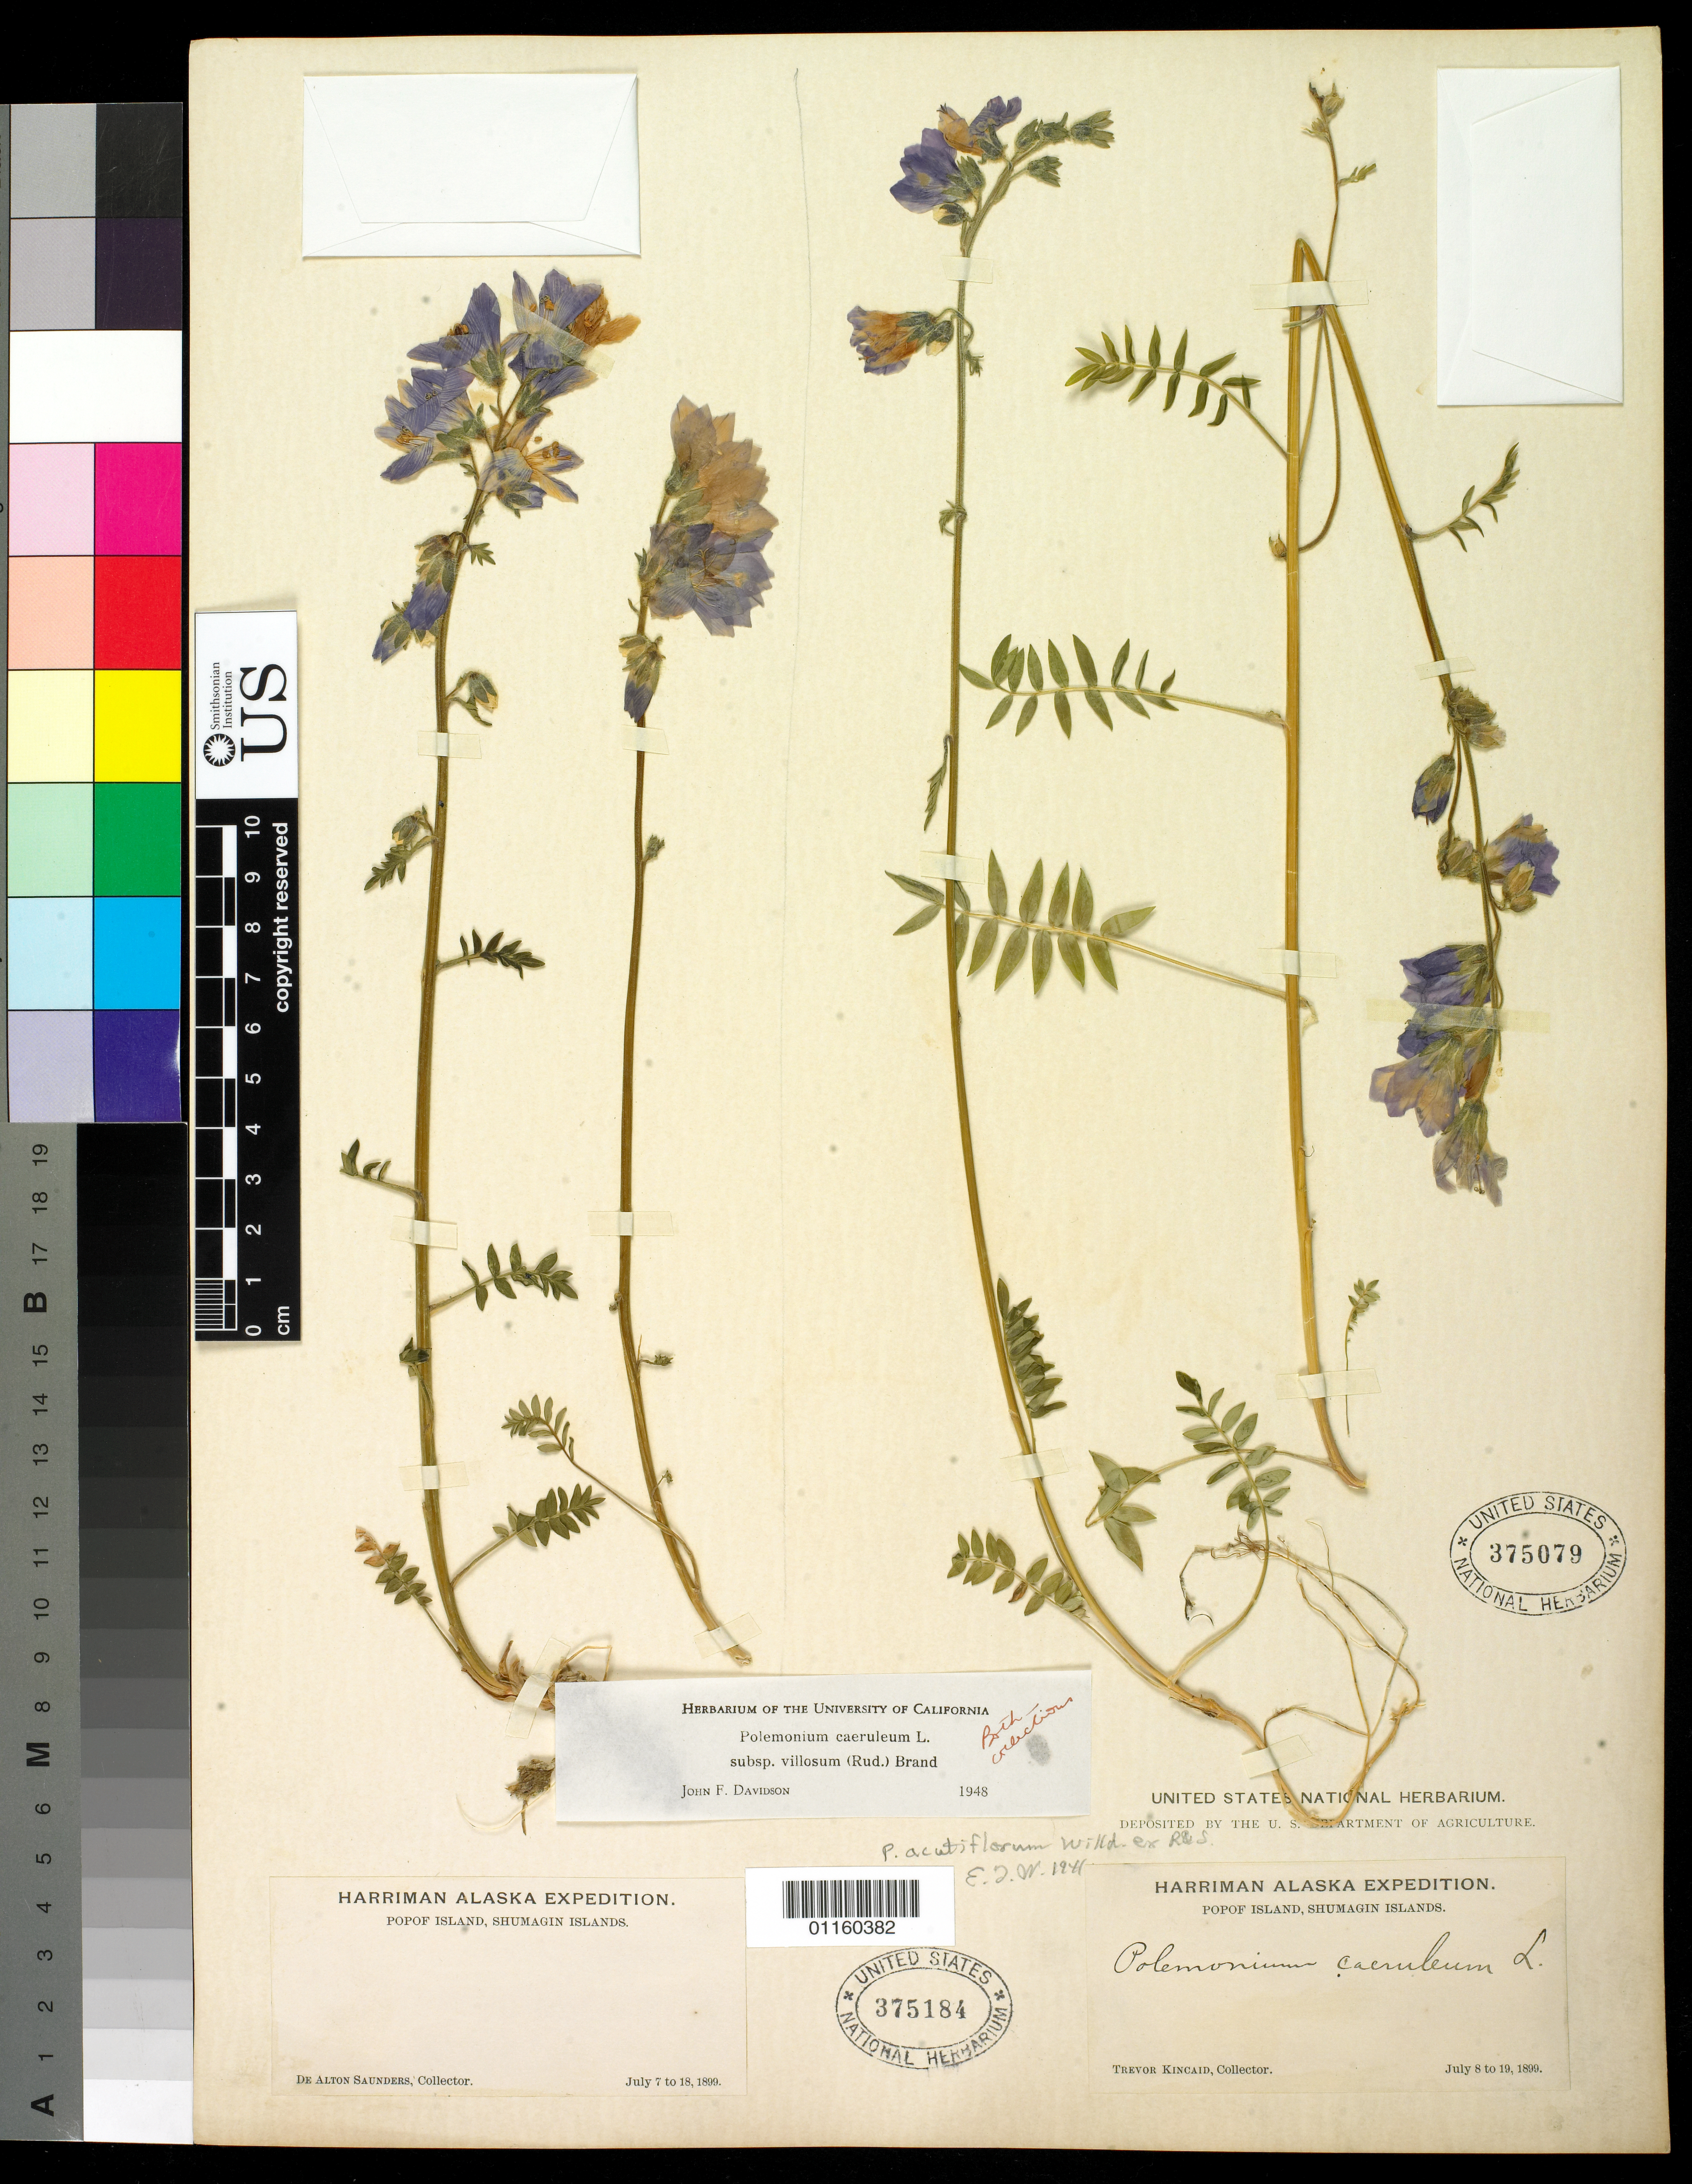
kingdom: Plantae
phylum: Tracheophyta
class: Magnoliopsida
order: Ericales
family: Polemoniaceae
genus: Polemonium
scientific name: Polemonium caeruleum subsp. villosum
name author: (Rudolph ex Georgi) Brand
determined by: Davidson, J. F.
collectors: D. A. Saunders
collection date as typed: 7 Jul 1899 to 18 Jul 1899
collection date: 1899-07-07/1899-07-18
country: United States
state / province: Alaska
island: Shumagin Island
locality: Popof Island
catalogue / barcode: US 375184